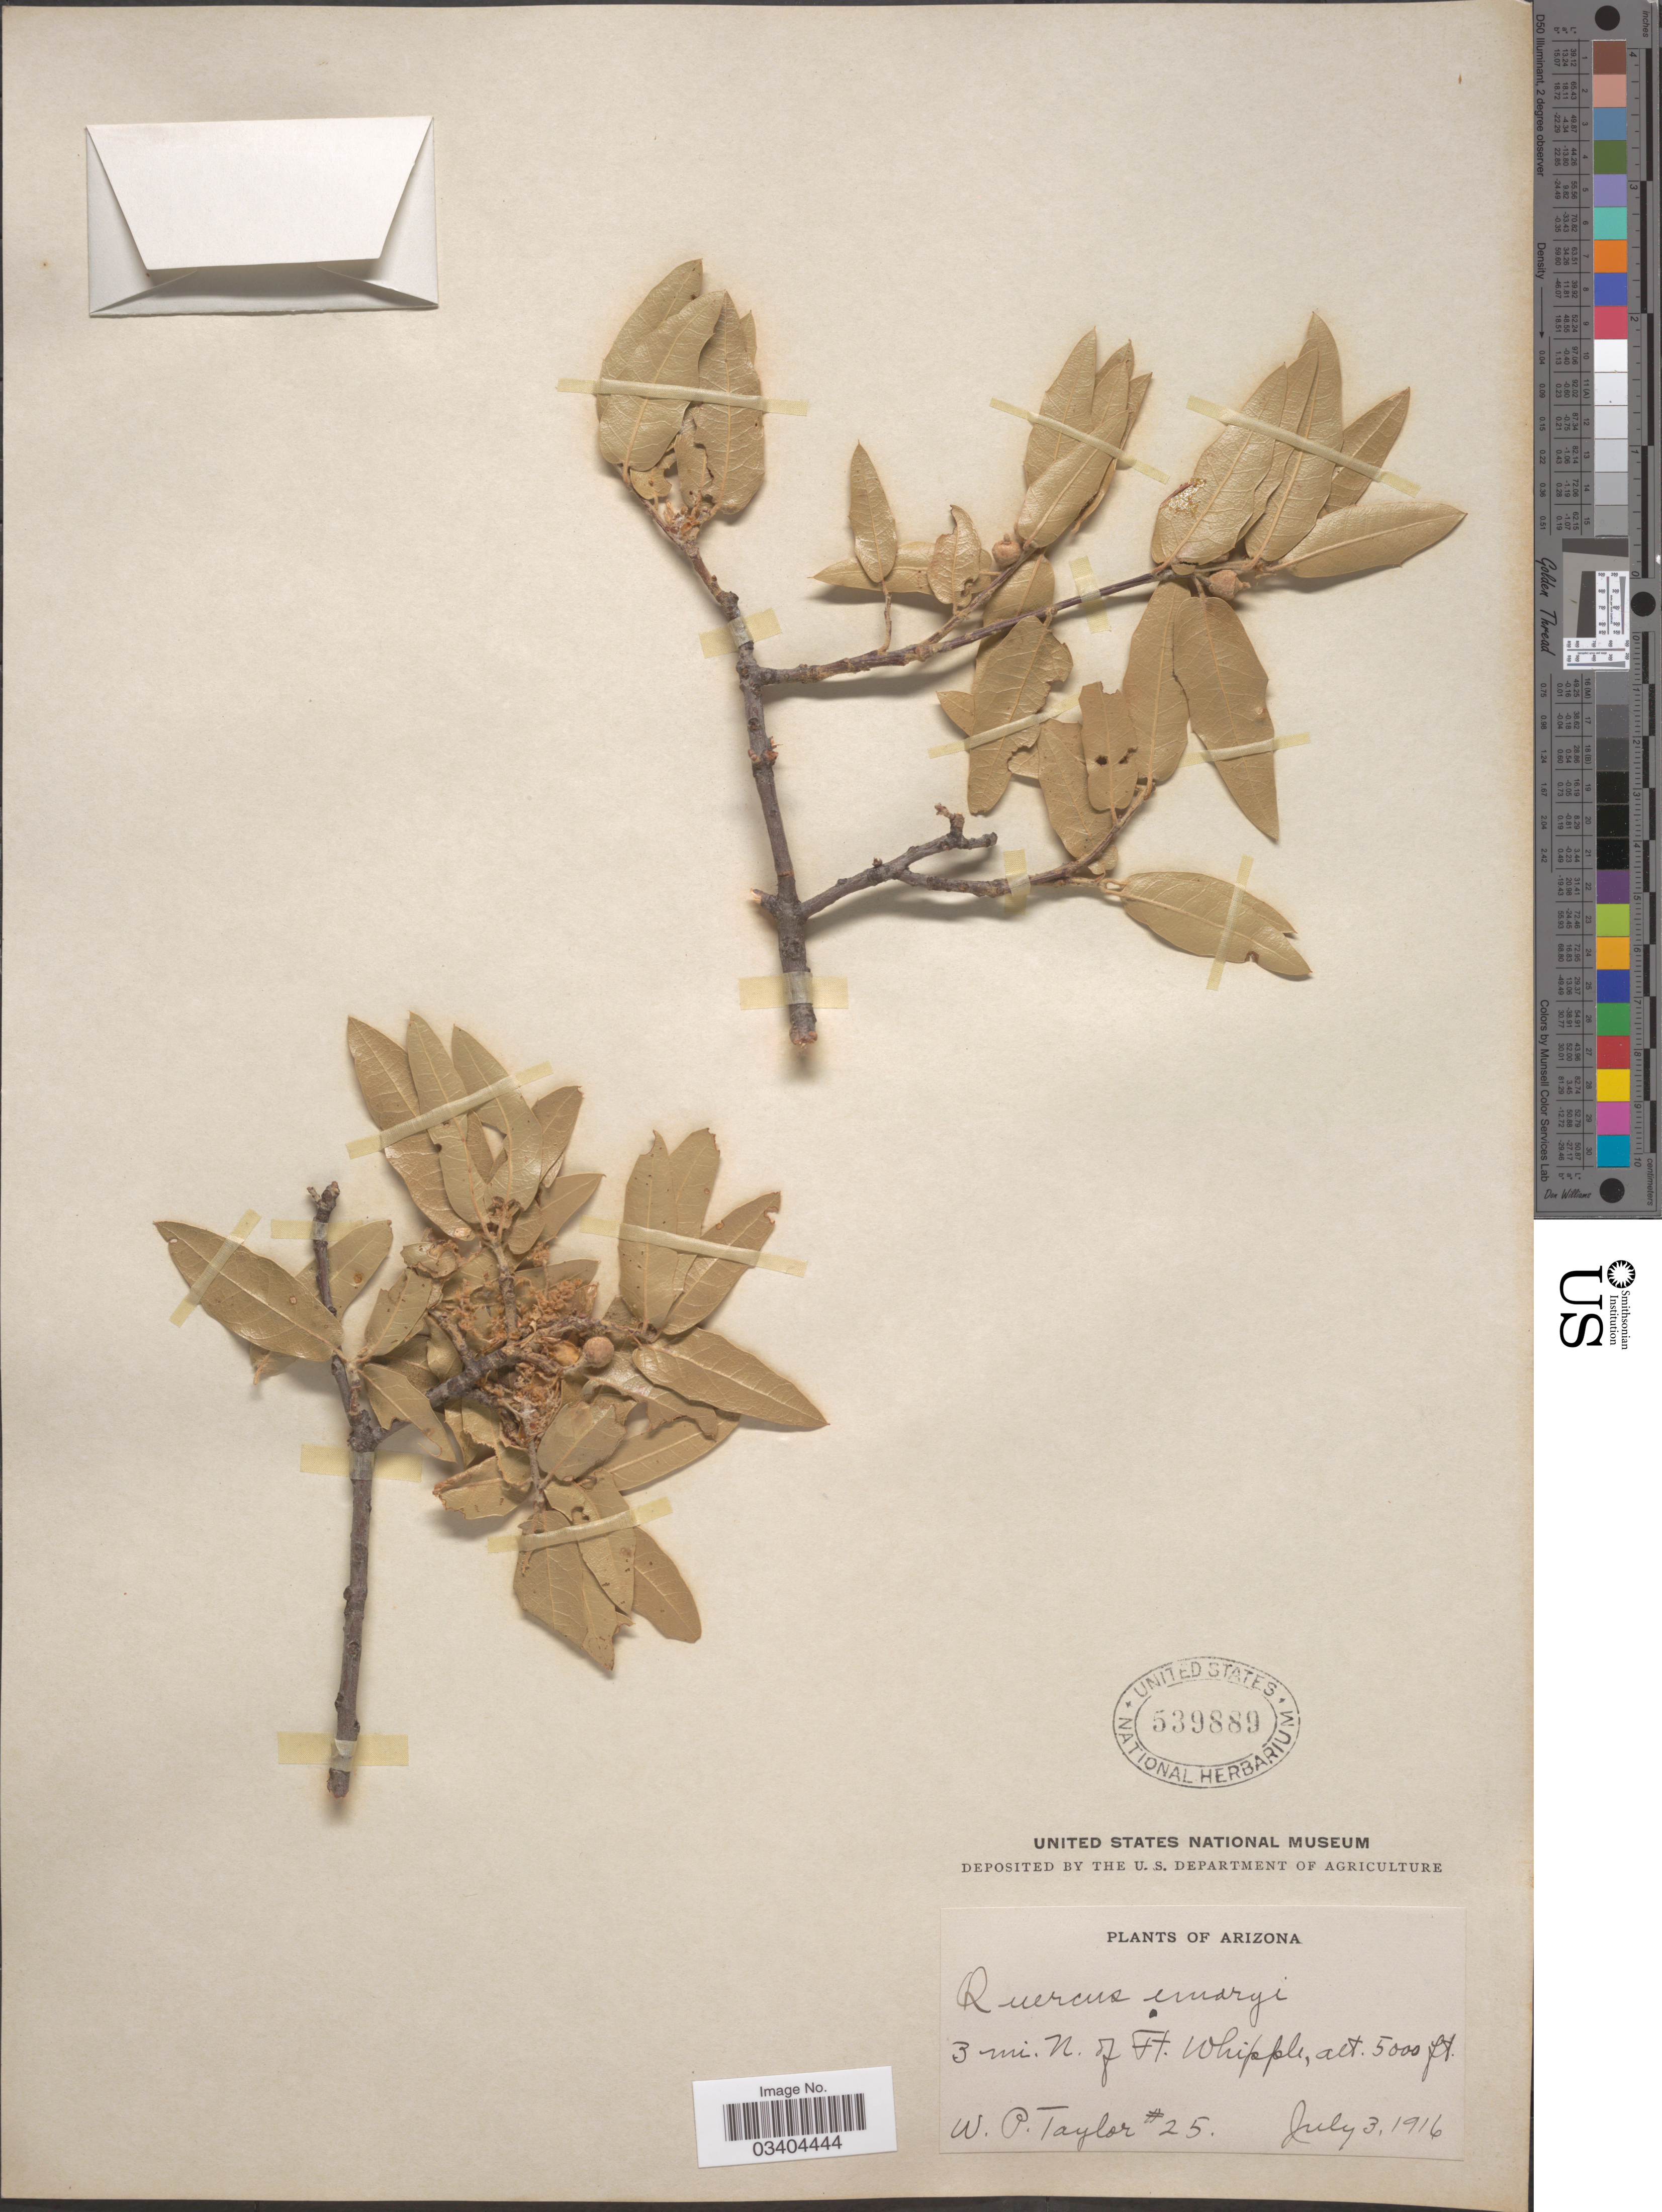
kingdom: Plantae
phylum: Tracheophyta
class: Magnoliopsida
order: Fagales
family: Fagaceae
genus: Quercus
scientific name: Quercus emoryi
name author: Torr. in Emory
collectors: W. P. Taylor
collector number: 25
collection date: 1916-07-03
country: United States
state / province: Arizona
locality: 3 mi. N. of Ft Whipple.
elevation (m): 1524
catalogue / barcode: US 539889